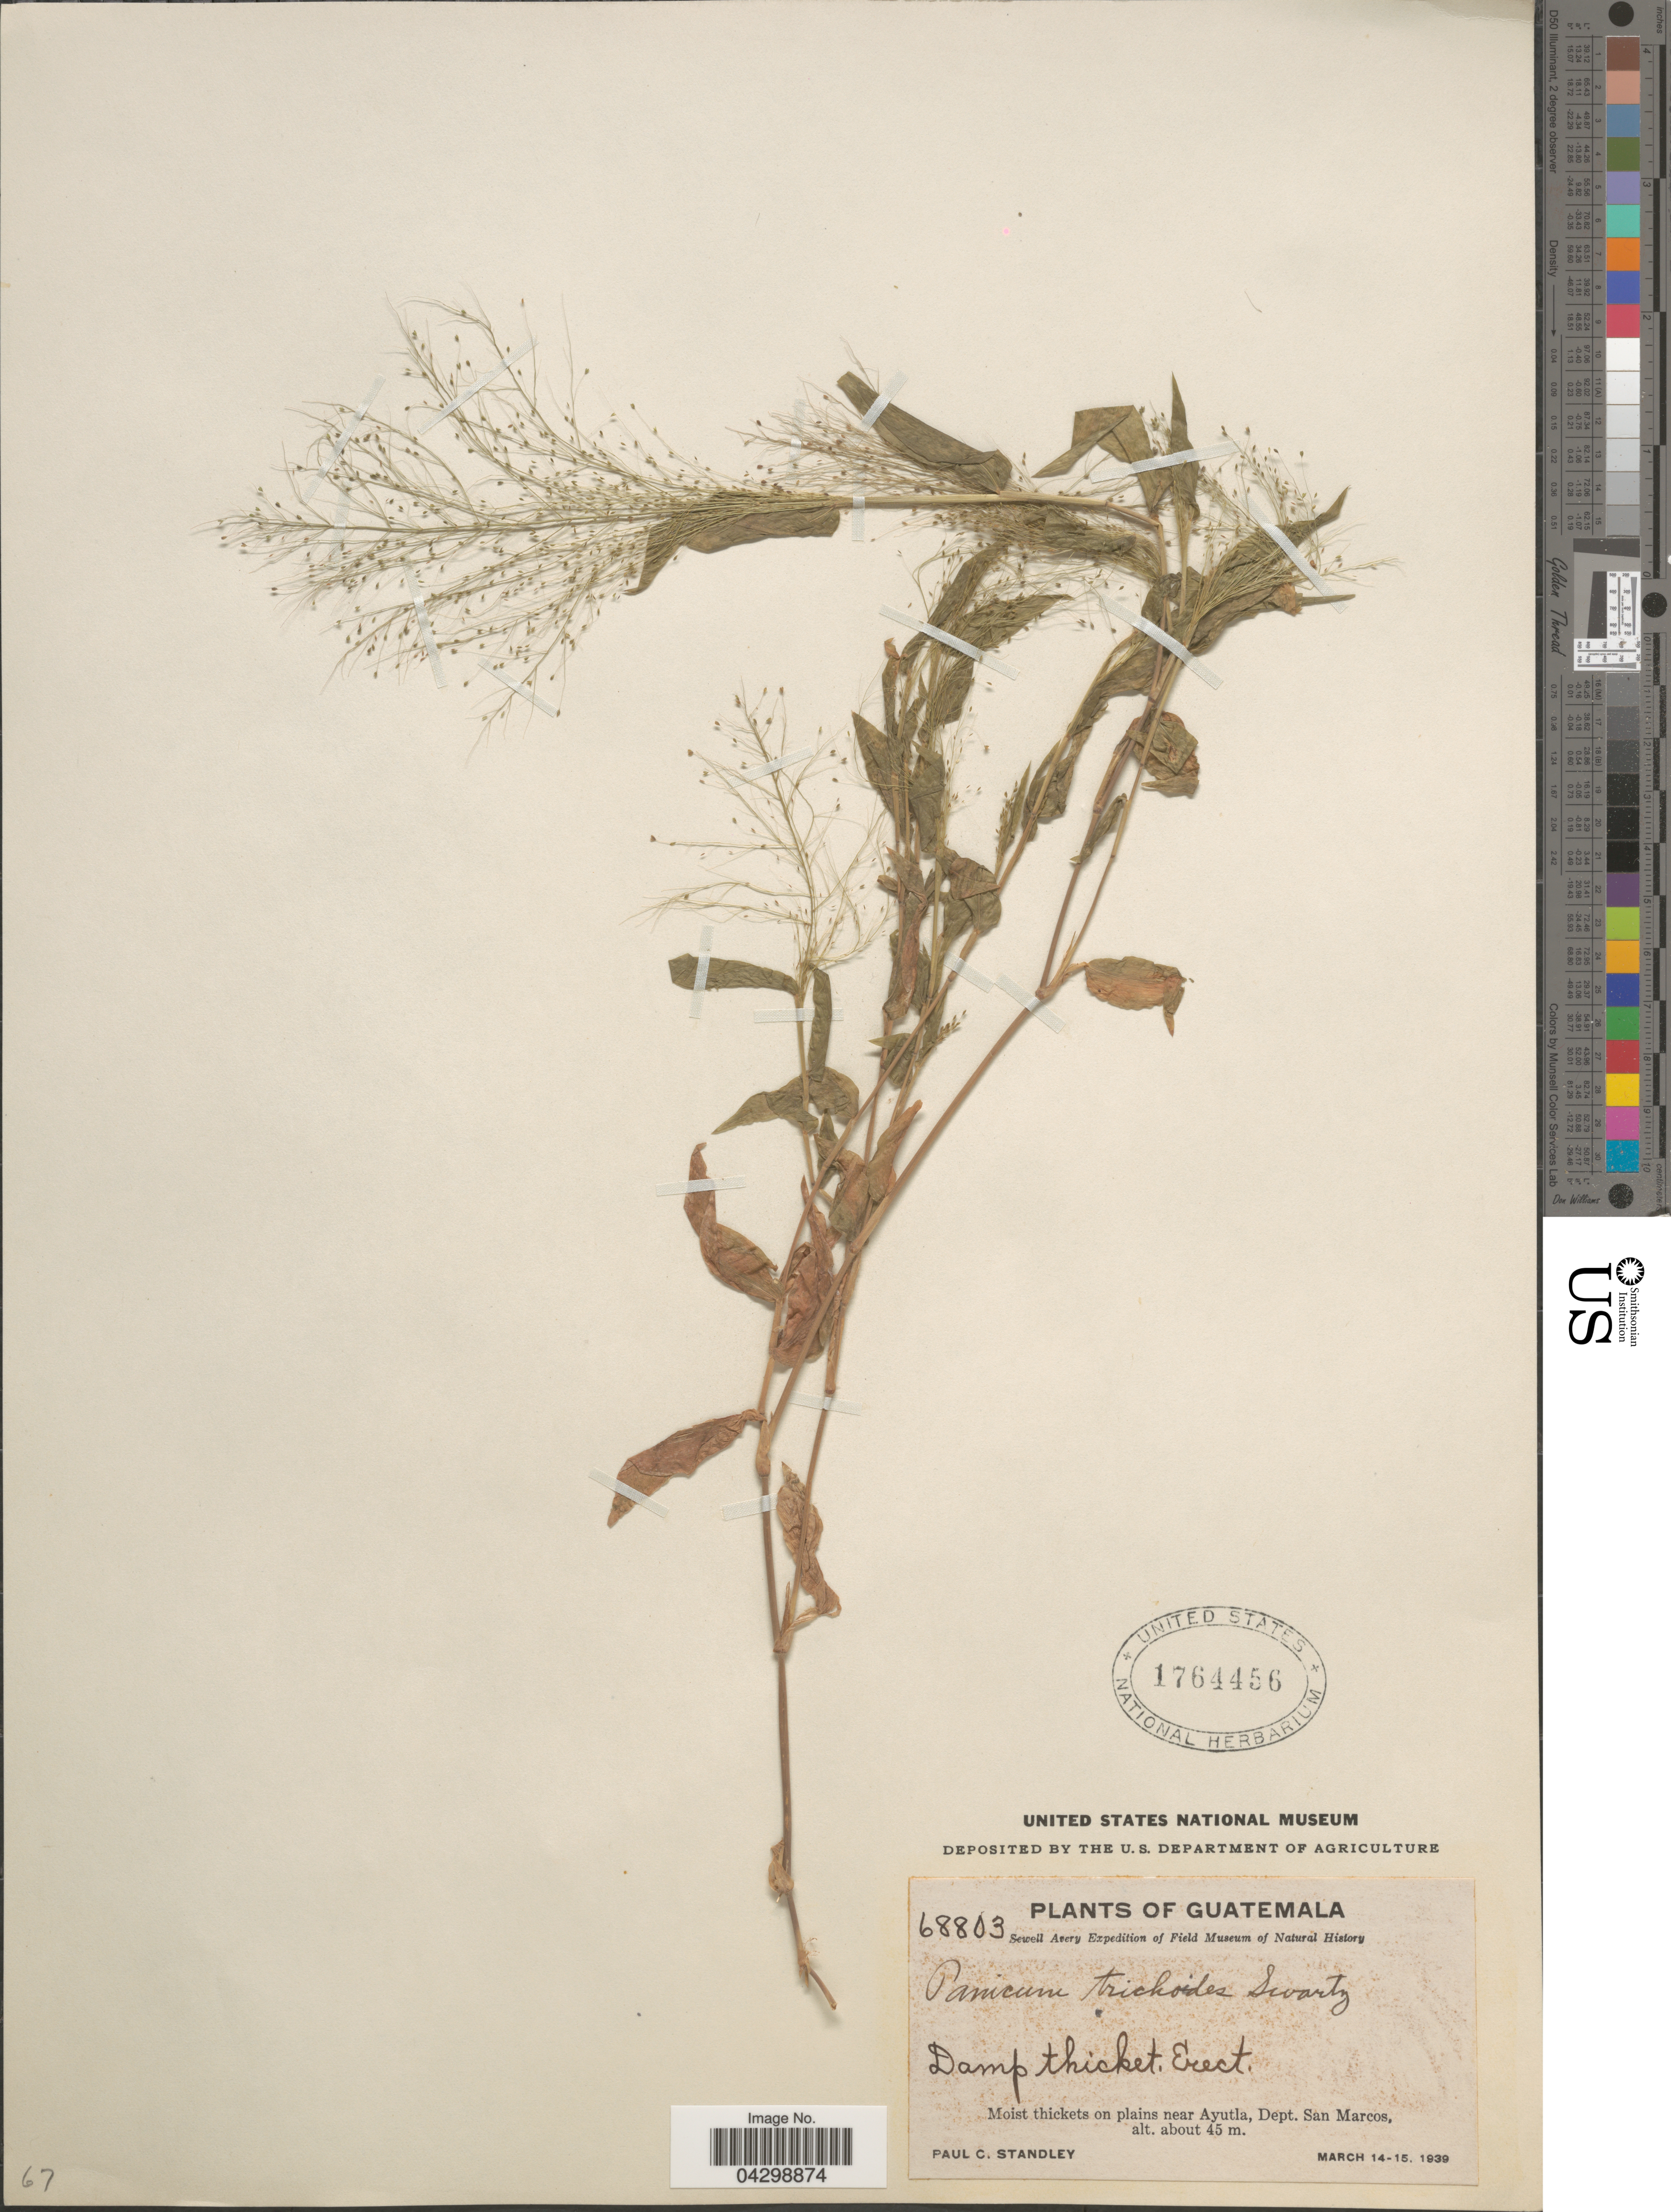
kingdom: Plantae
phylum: Tracheophyta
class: Liliopsida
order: Poales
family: Poaceae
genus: Panicum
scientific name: Panicum trichoides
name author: Sw.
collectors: P. C. Standley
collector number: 68803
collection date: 1939-03-14/1939-03-15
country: Guatemala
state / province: San Marcos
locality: Sewell Avery Expedition. Moist thickets on plains near Ayutla, Dept. San Marcos.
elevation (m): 45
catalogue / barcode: US 1764456